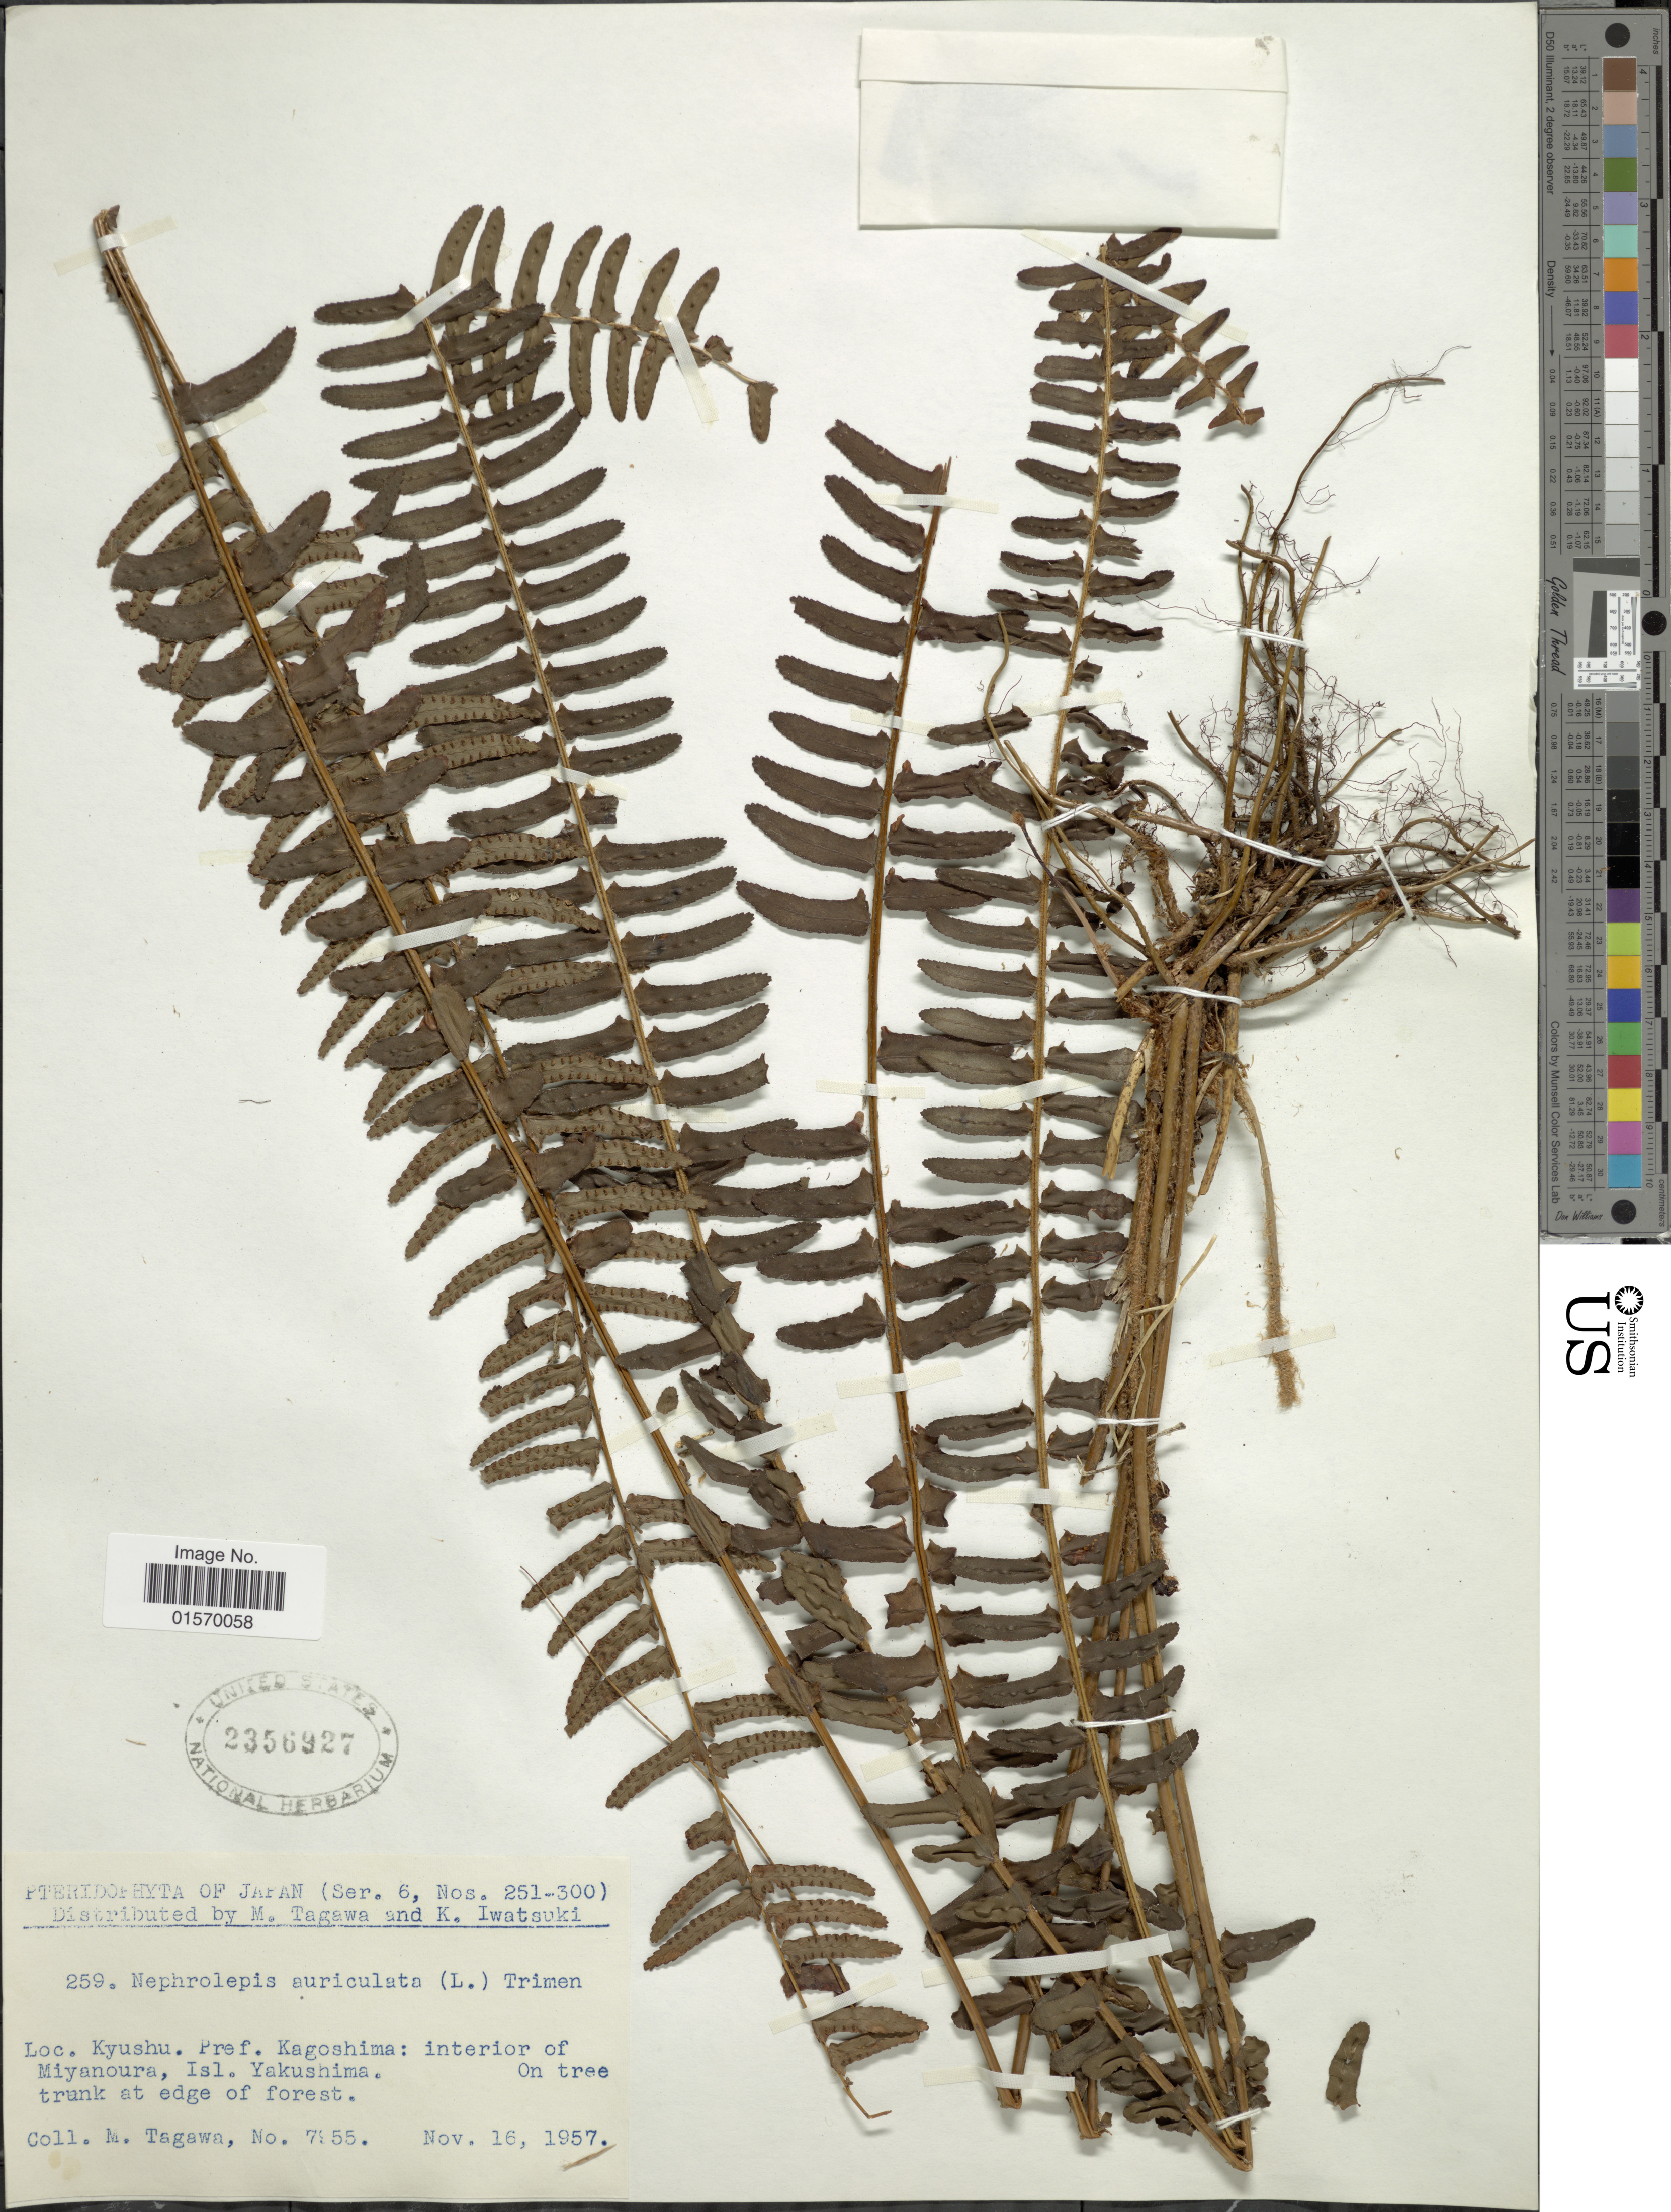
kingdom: Plantae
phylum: Tracheophyta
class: Polypodiopsida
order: Polypodiales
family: Nephrolepidaceae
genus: Nephrolepis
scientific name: Nephrolepis auriculata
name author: (L.) Trimen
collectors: M. Tagawa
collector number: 7955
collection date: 1957-11-16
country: Japan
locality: Kyushu. Pref. Kagoshima: interior of Miyanoura, Isl. Yakushima. trunk at edge of forest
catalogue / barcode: US 2356927